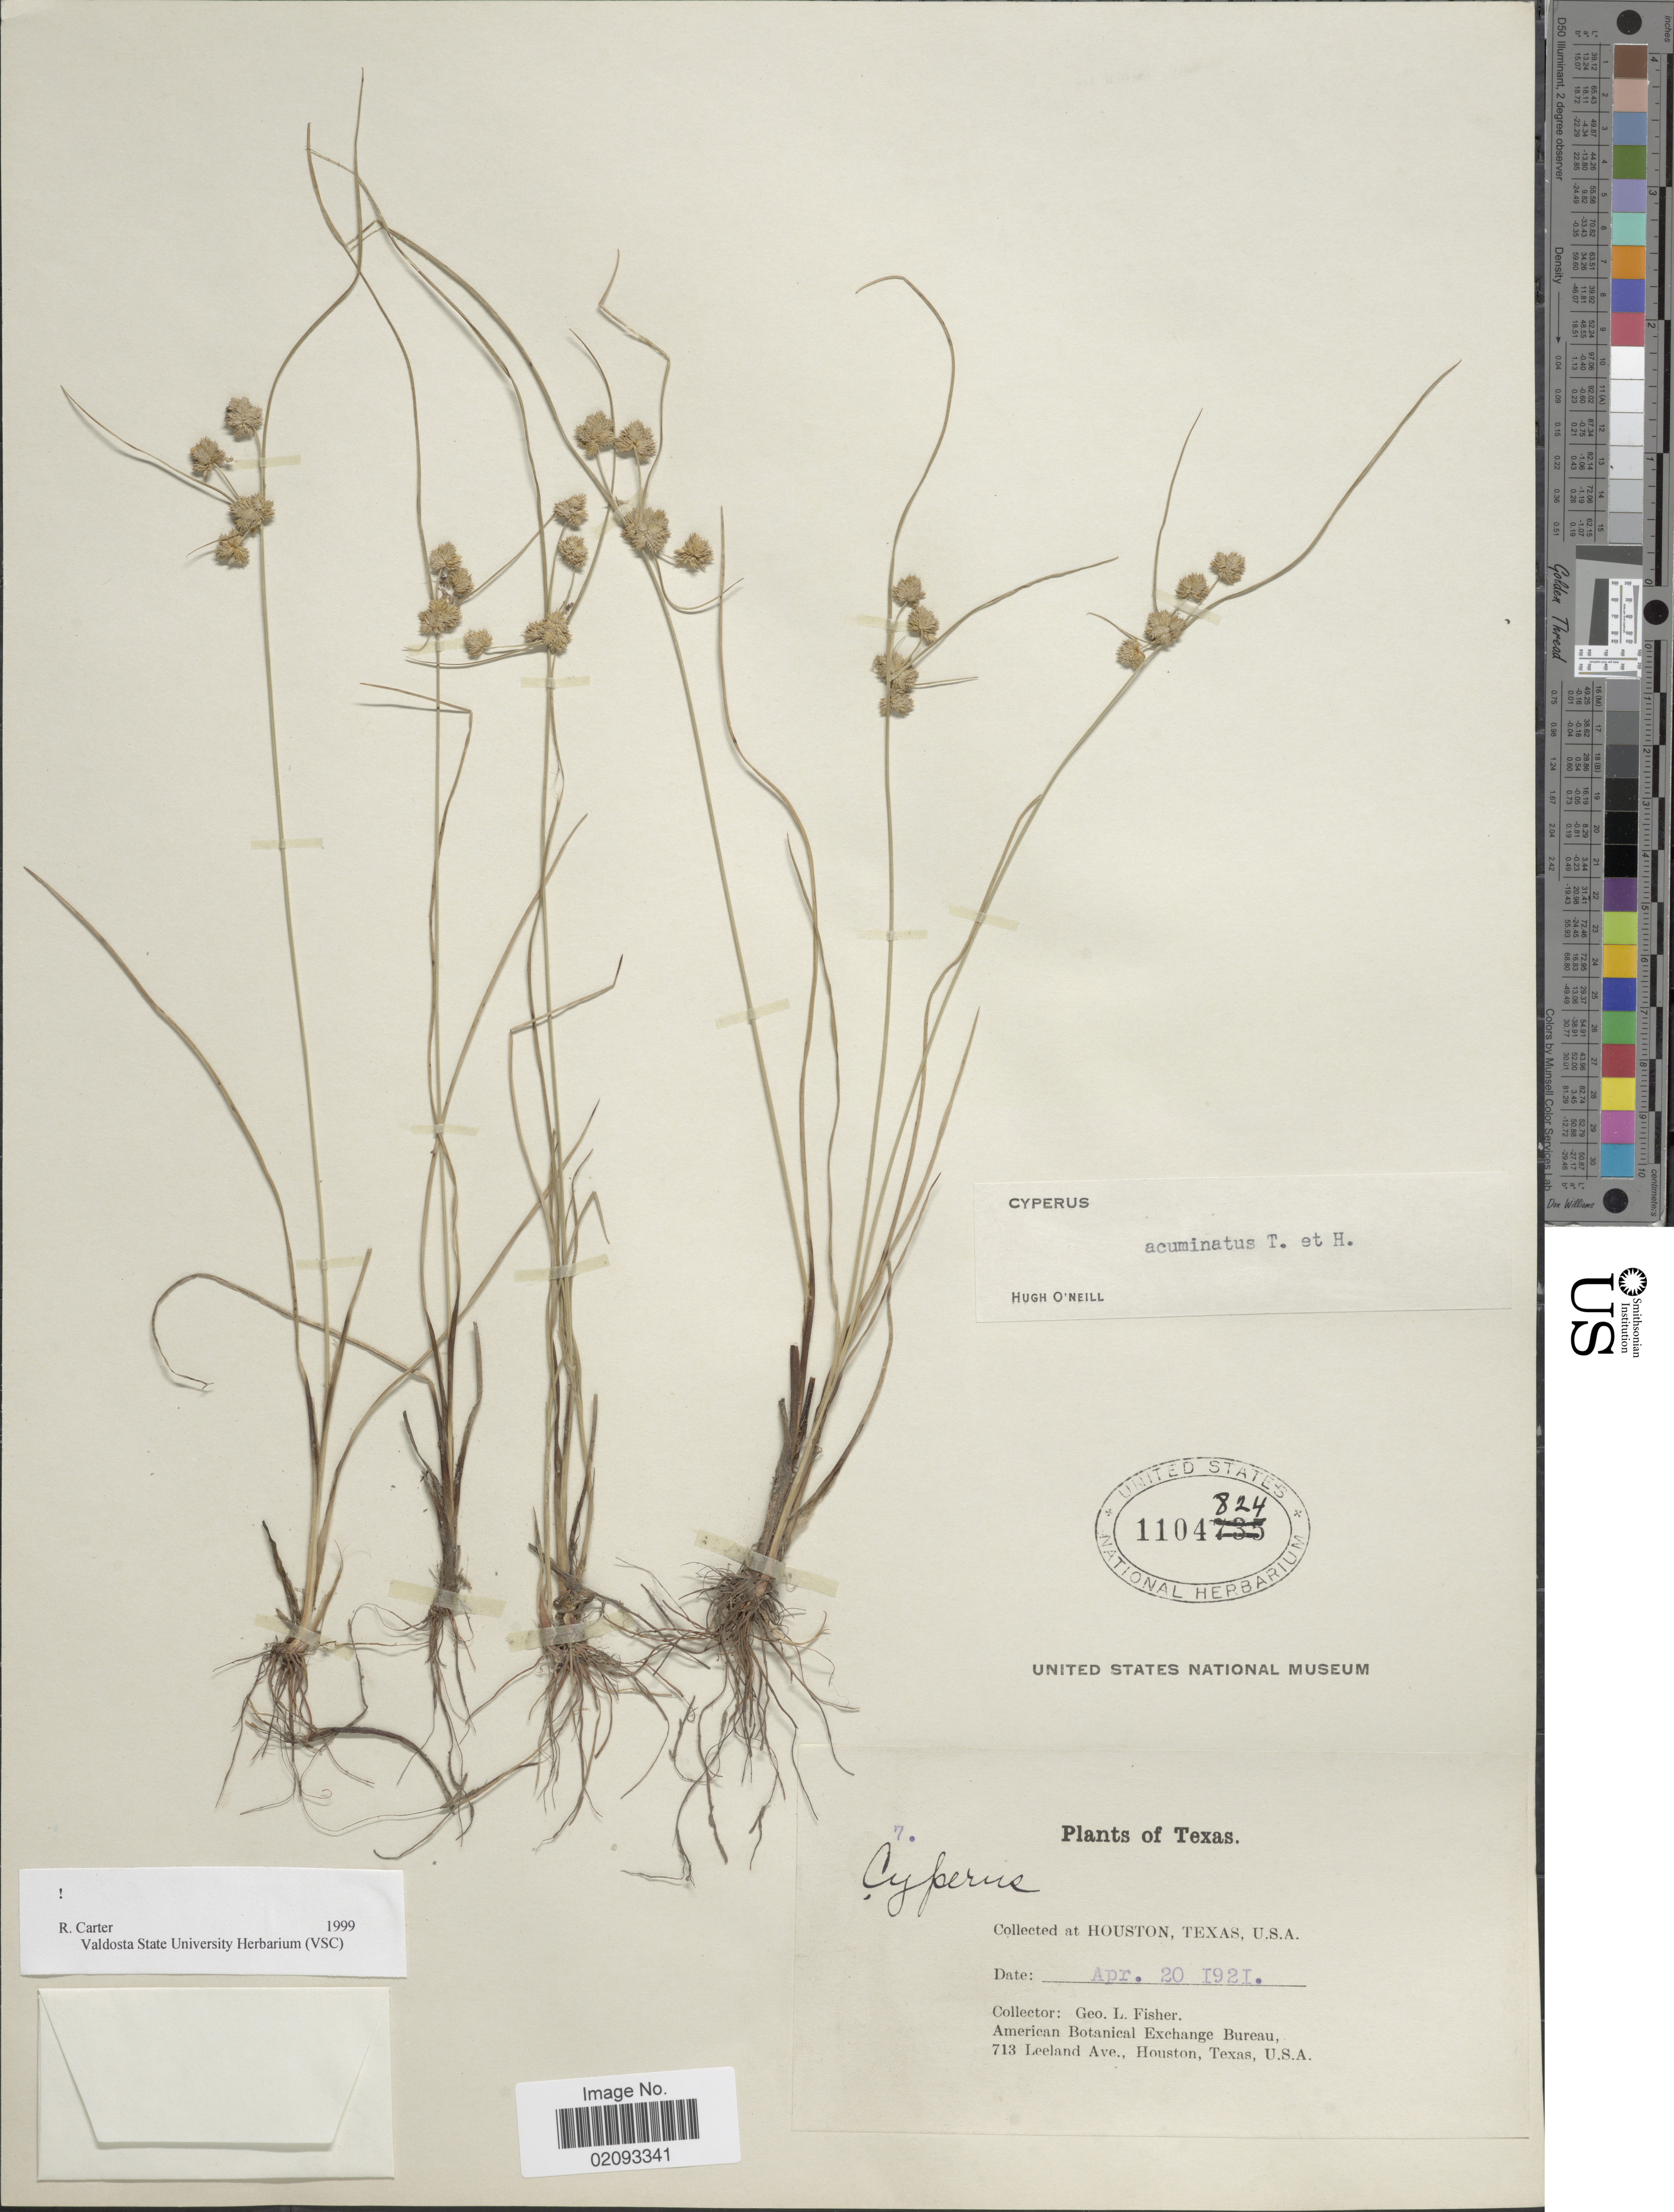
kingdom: Plantae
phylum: Tracheophyta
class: Liliopsida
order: Poales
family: Cyperaceae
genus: Cyperus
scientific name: Cyperus acuminatus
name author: Torr. & Hook.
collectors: G. L. Fisher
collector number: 7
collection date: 1921-04-20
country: United States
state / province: Texas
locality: Houston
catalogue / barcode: US 1104824